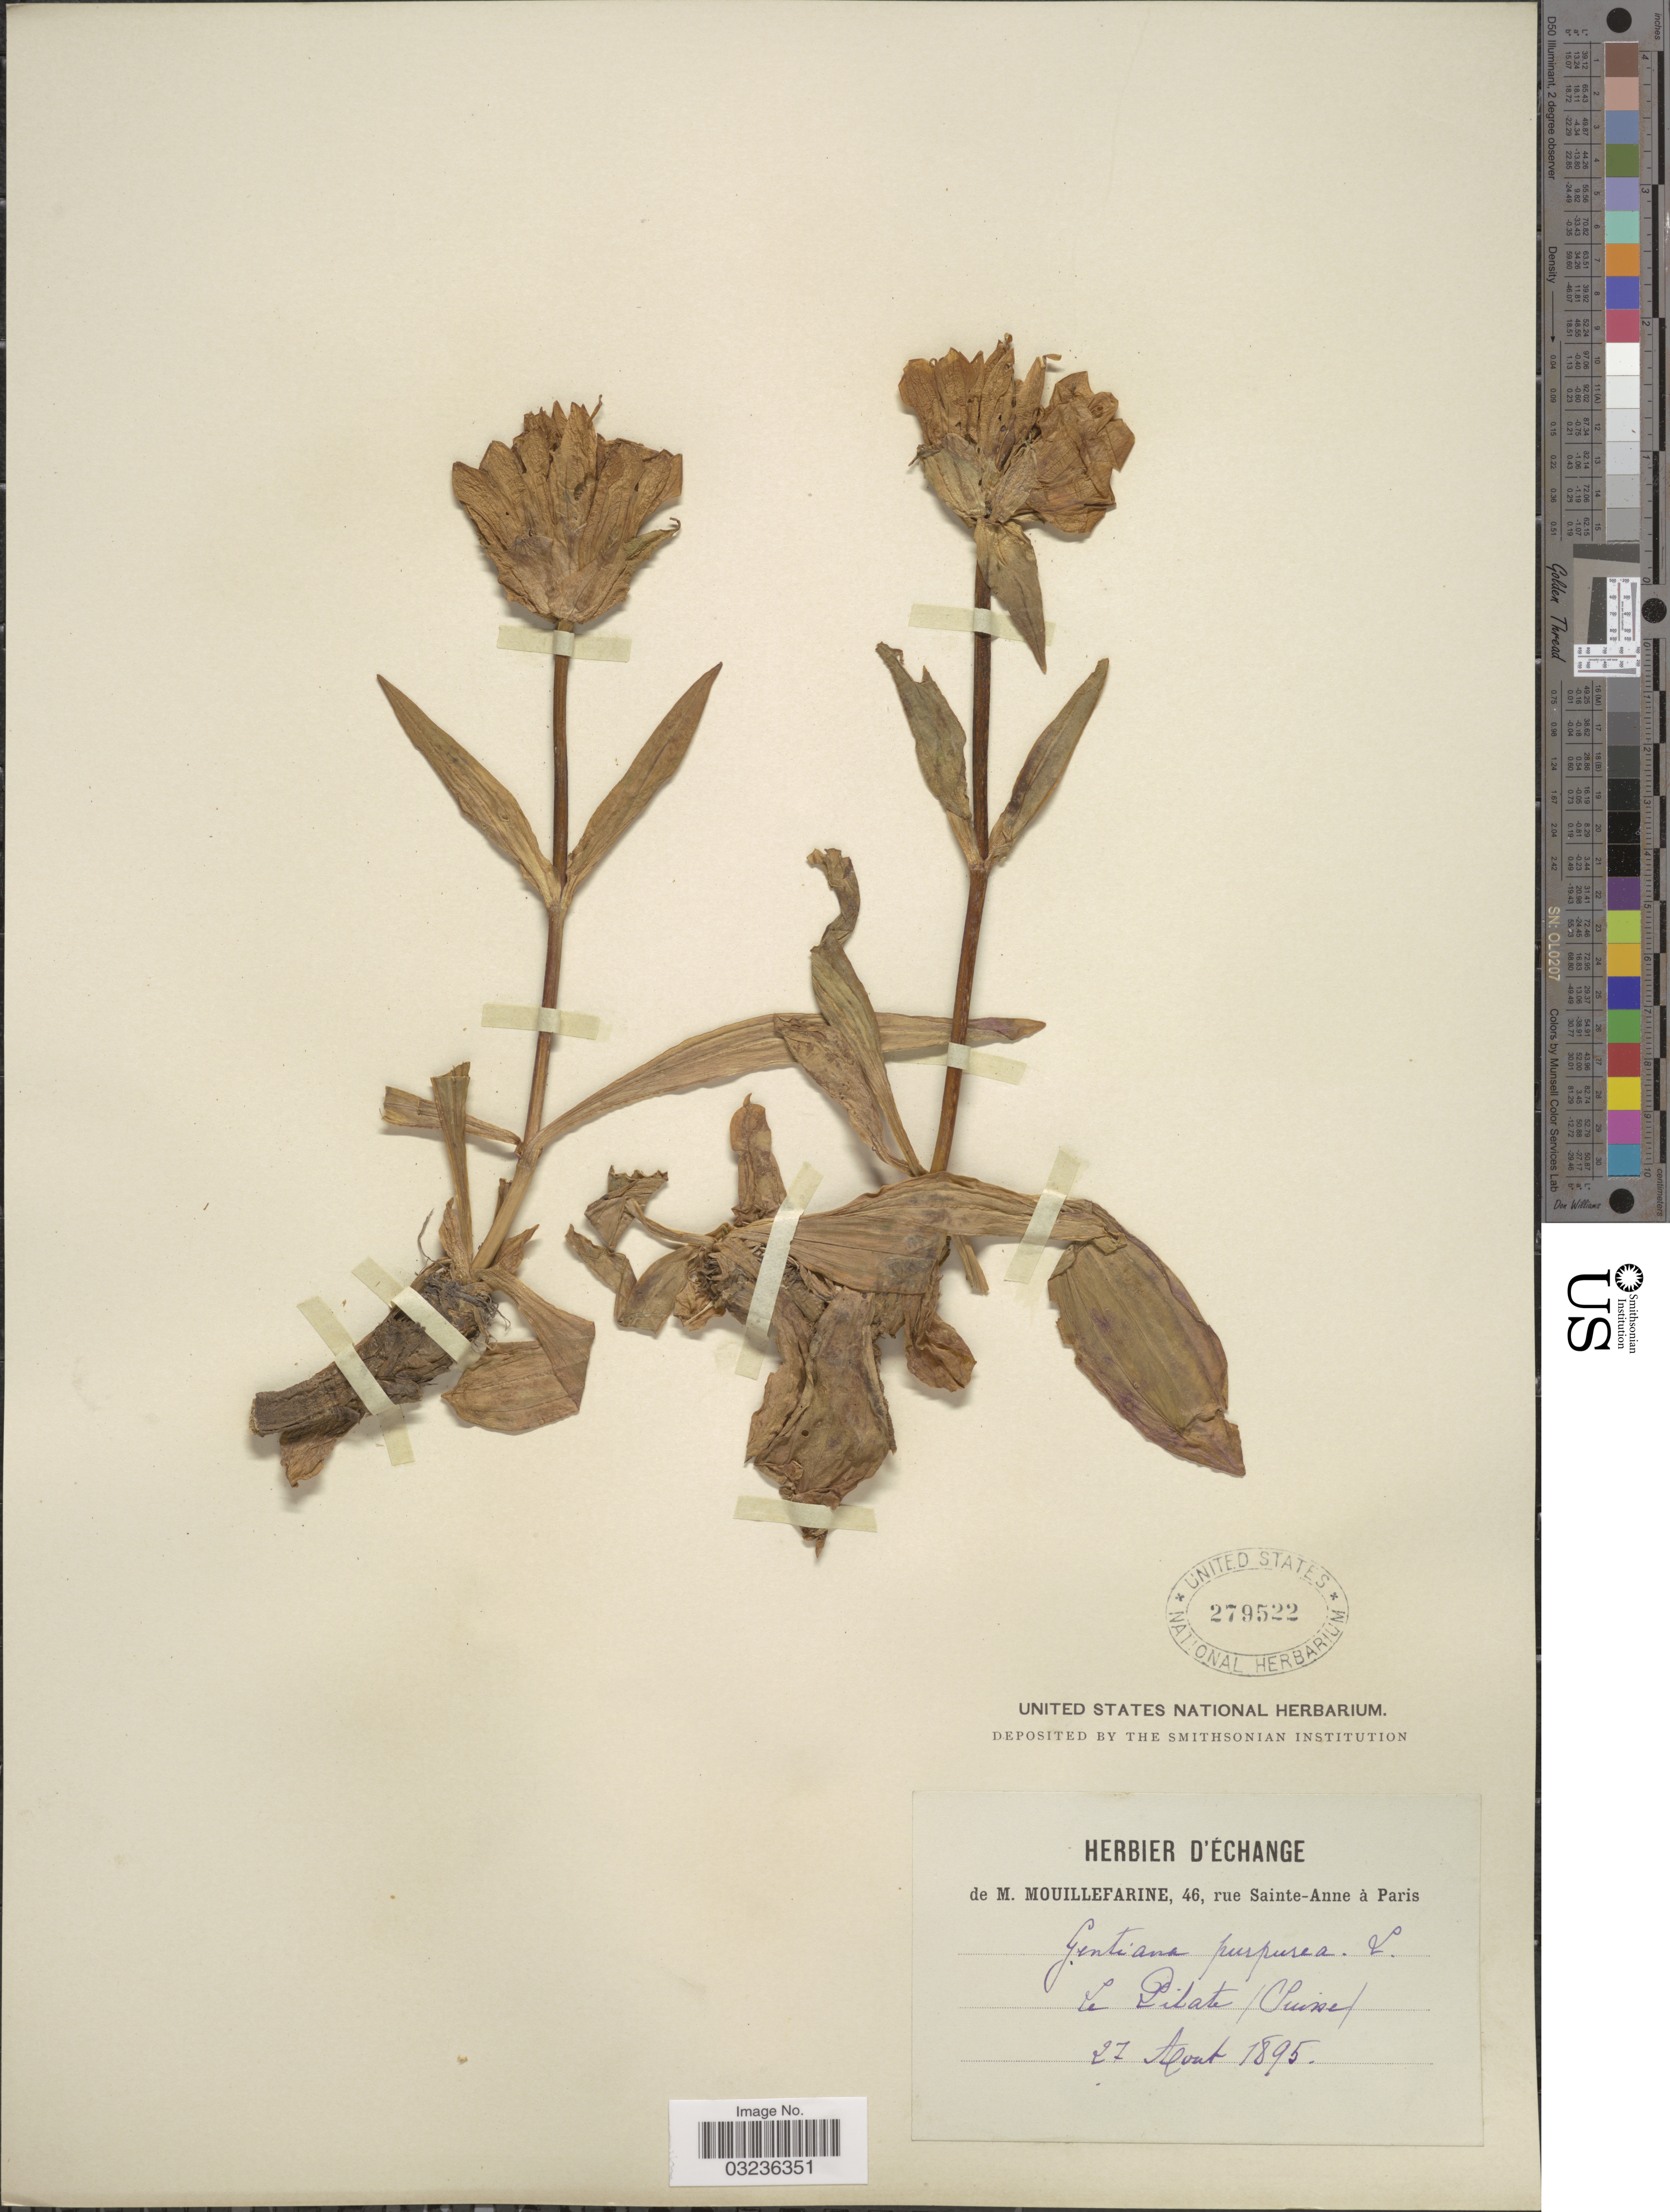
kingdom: Plantae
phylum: Tracheophyta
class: Magnoliopsida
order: Gentianales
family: Gentianaceae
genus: Gentiana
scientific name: Gentiana purpurea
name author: L.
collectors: M. Mouillefarine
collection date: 1895-08-27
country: Switzerland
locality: La Pitate (Suisse).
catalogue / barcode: US 279522